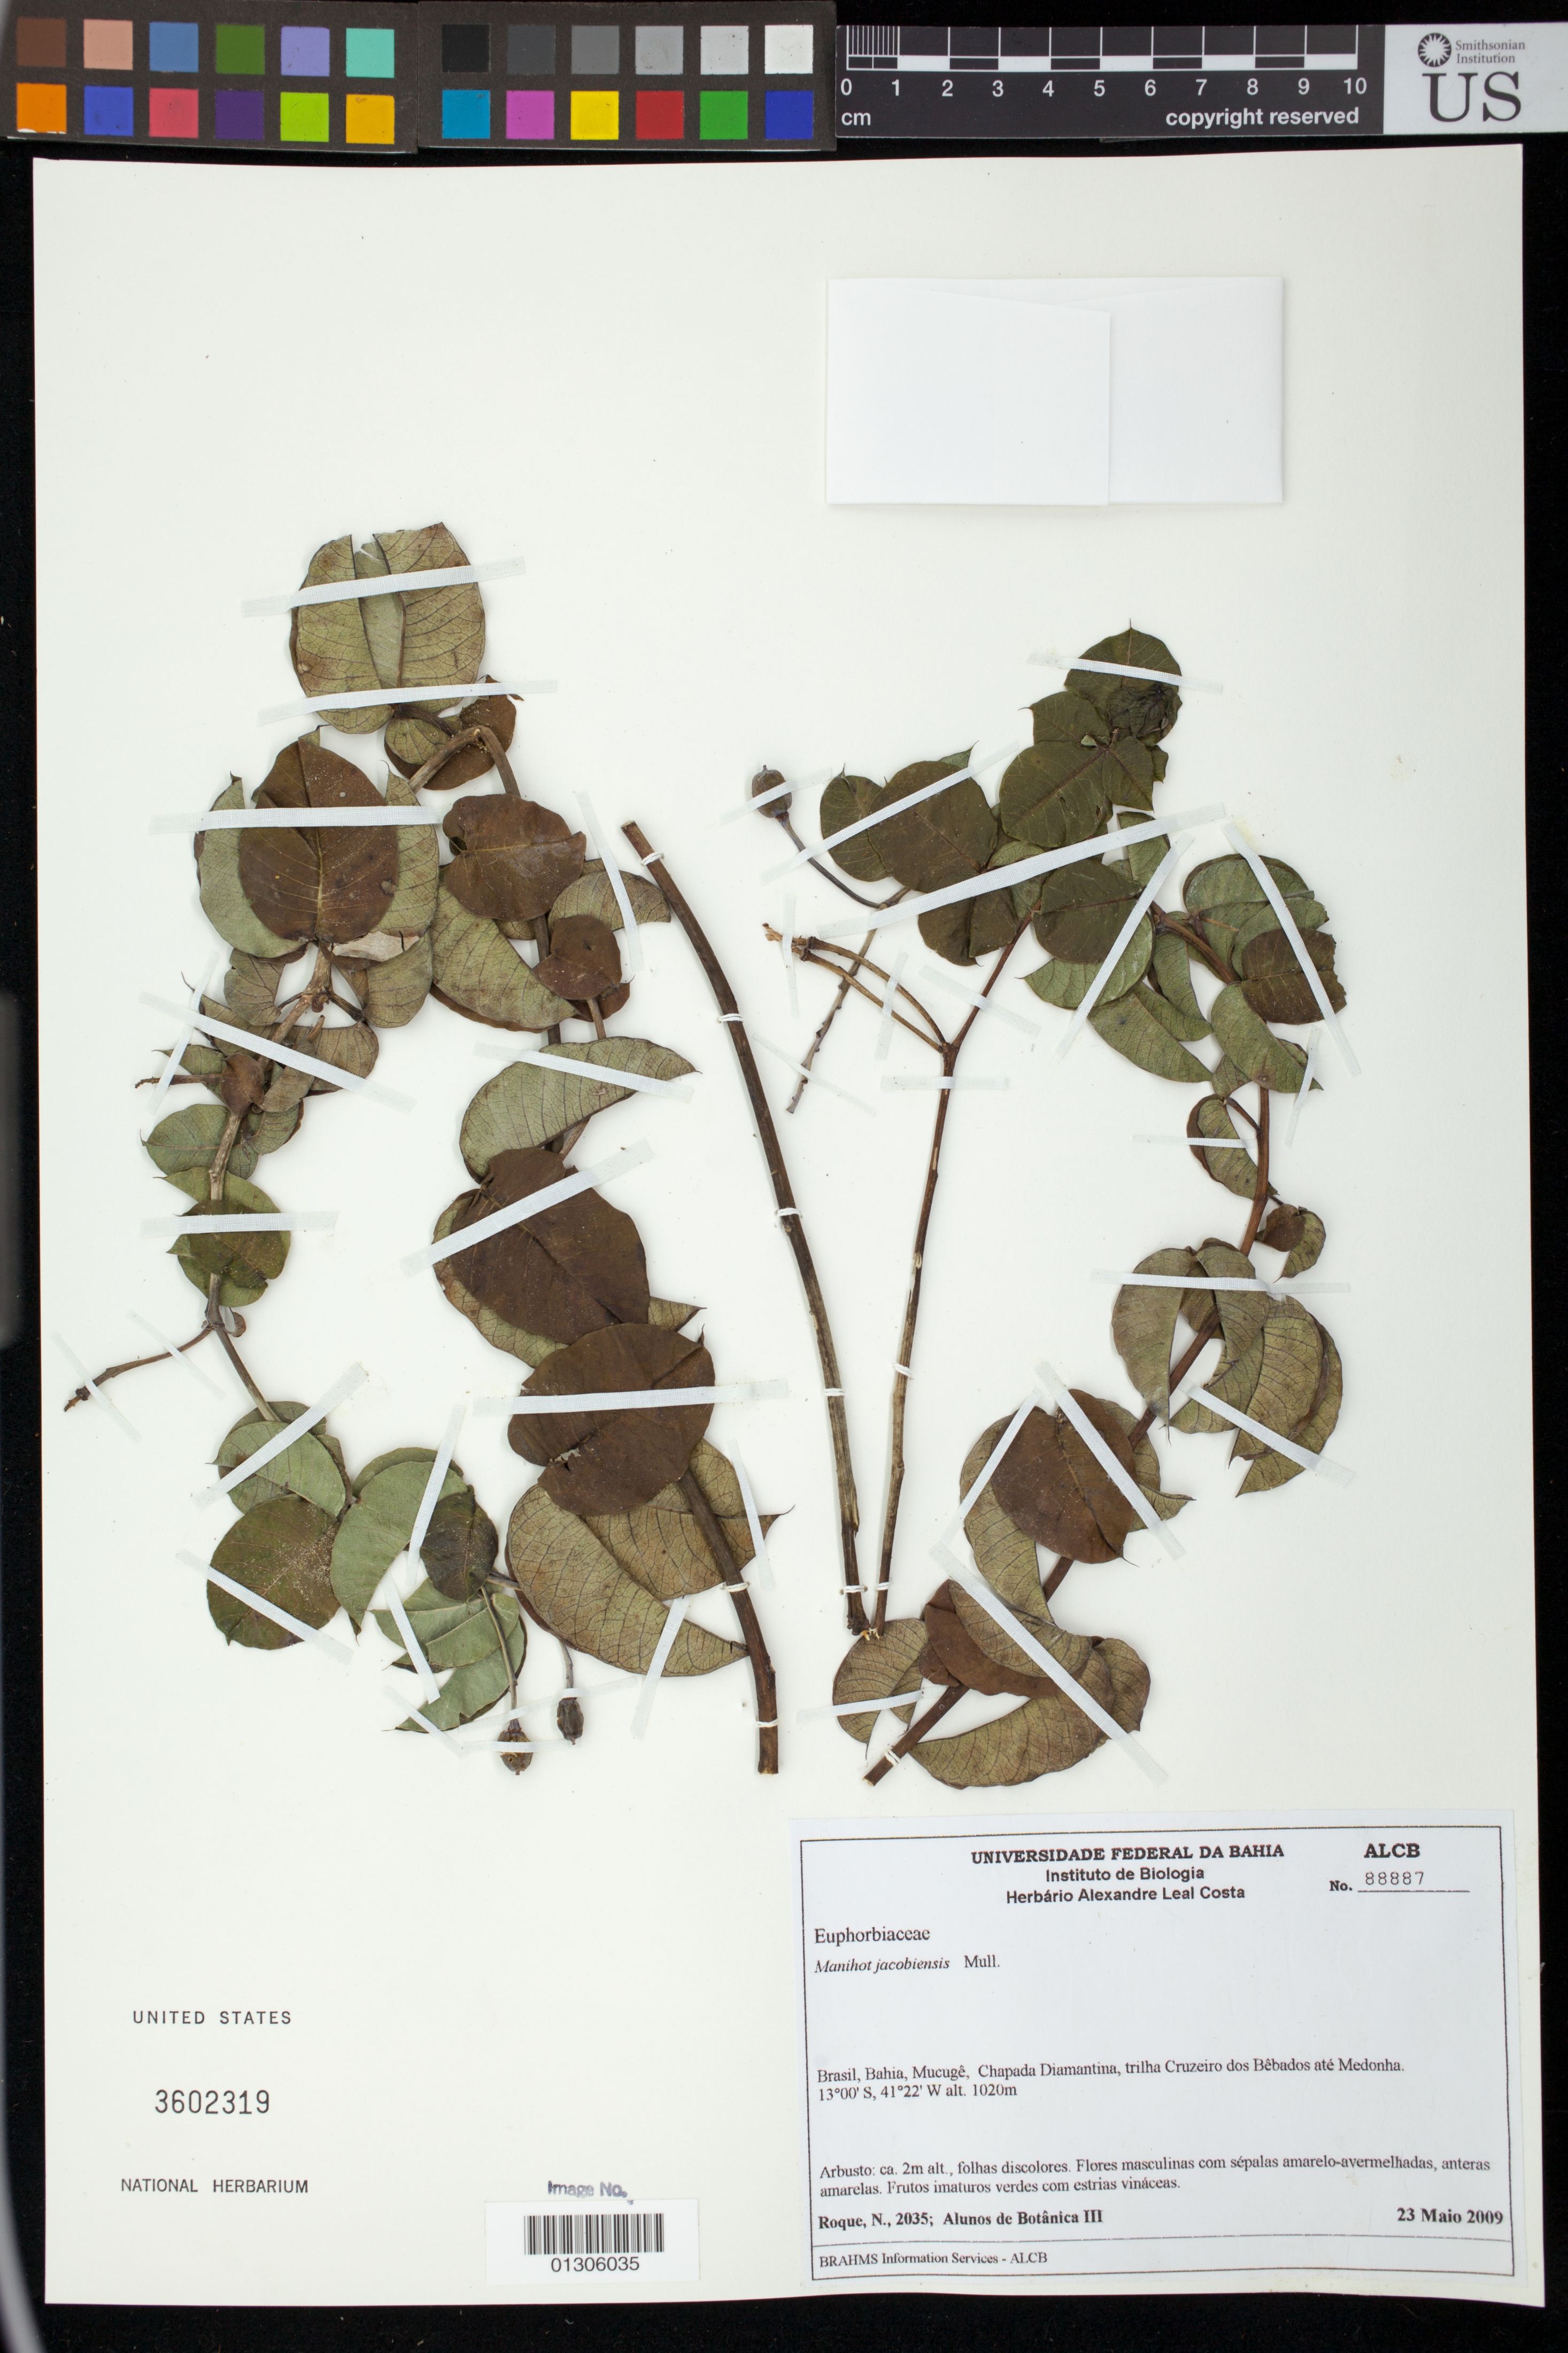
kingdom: Plantae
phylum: Tracheophyta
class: Magnoliopsida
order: Malpighiales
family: Euphorbiaceae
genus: Manihot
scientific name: Manihot jacobinensis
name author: Müll. Arg.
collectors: N. Roque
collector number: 2035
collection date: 2009-05-23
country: Brazil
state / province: Bahía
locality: Mucuge, Chapada Diamantina, trilha Cruzeiro dos Bebados ate Medonha.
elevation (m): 1020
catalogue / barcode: US 3602319